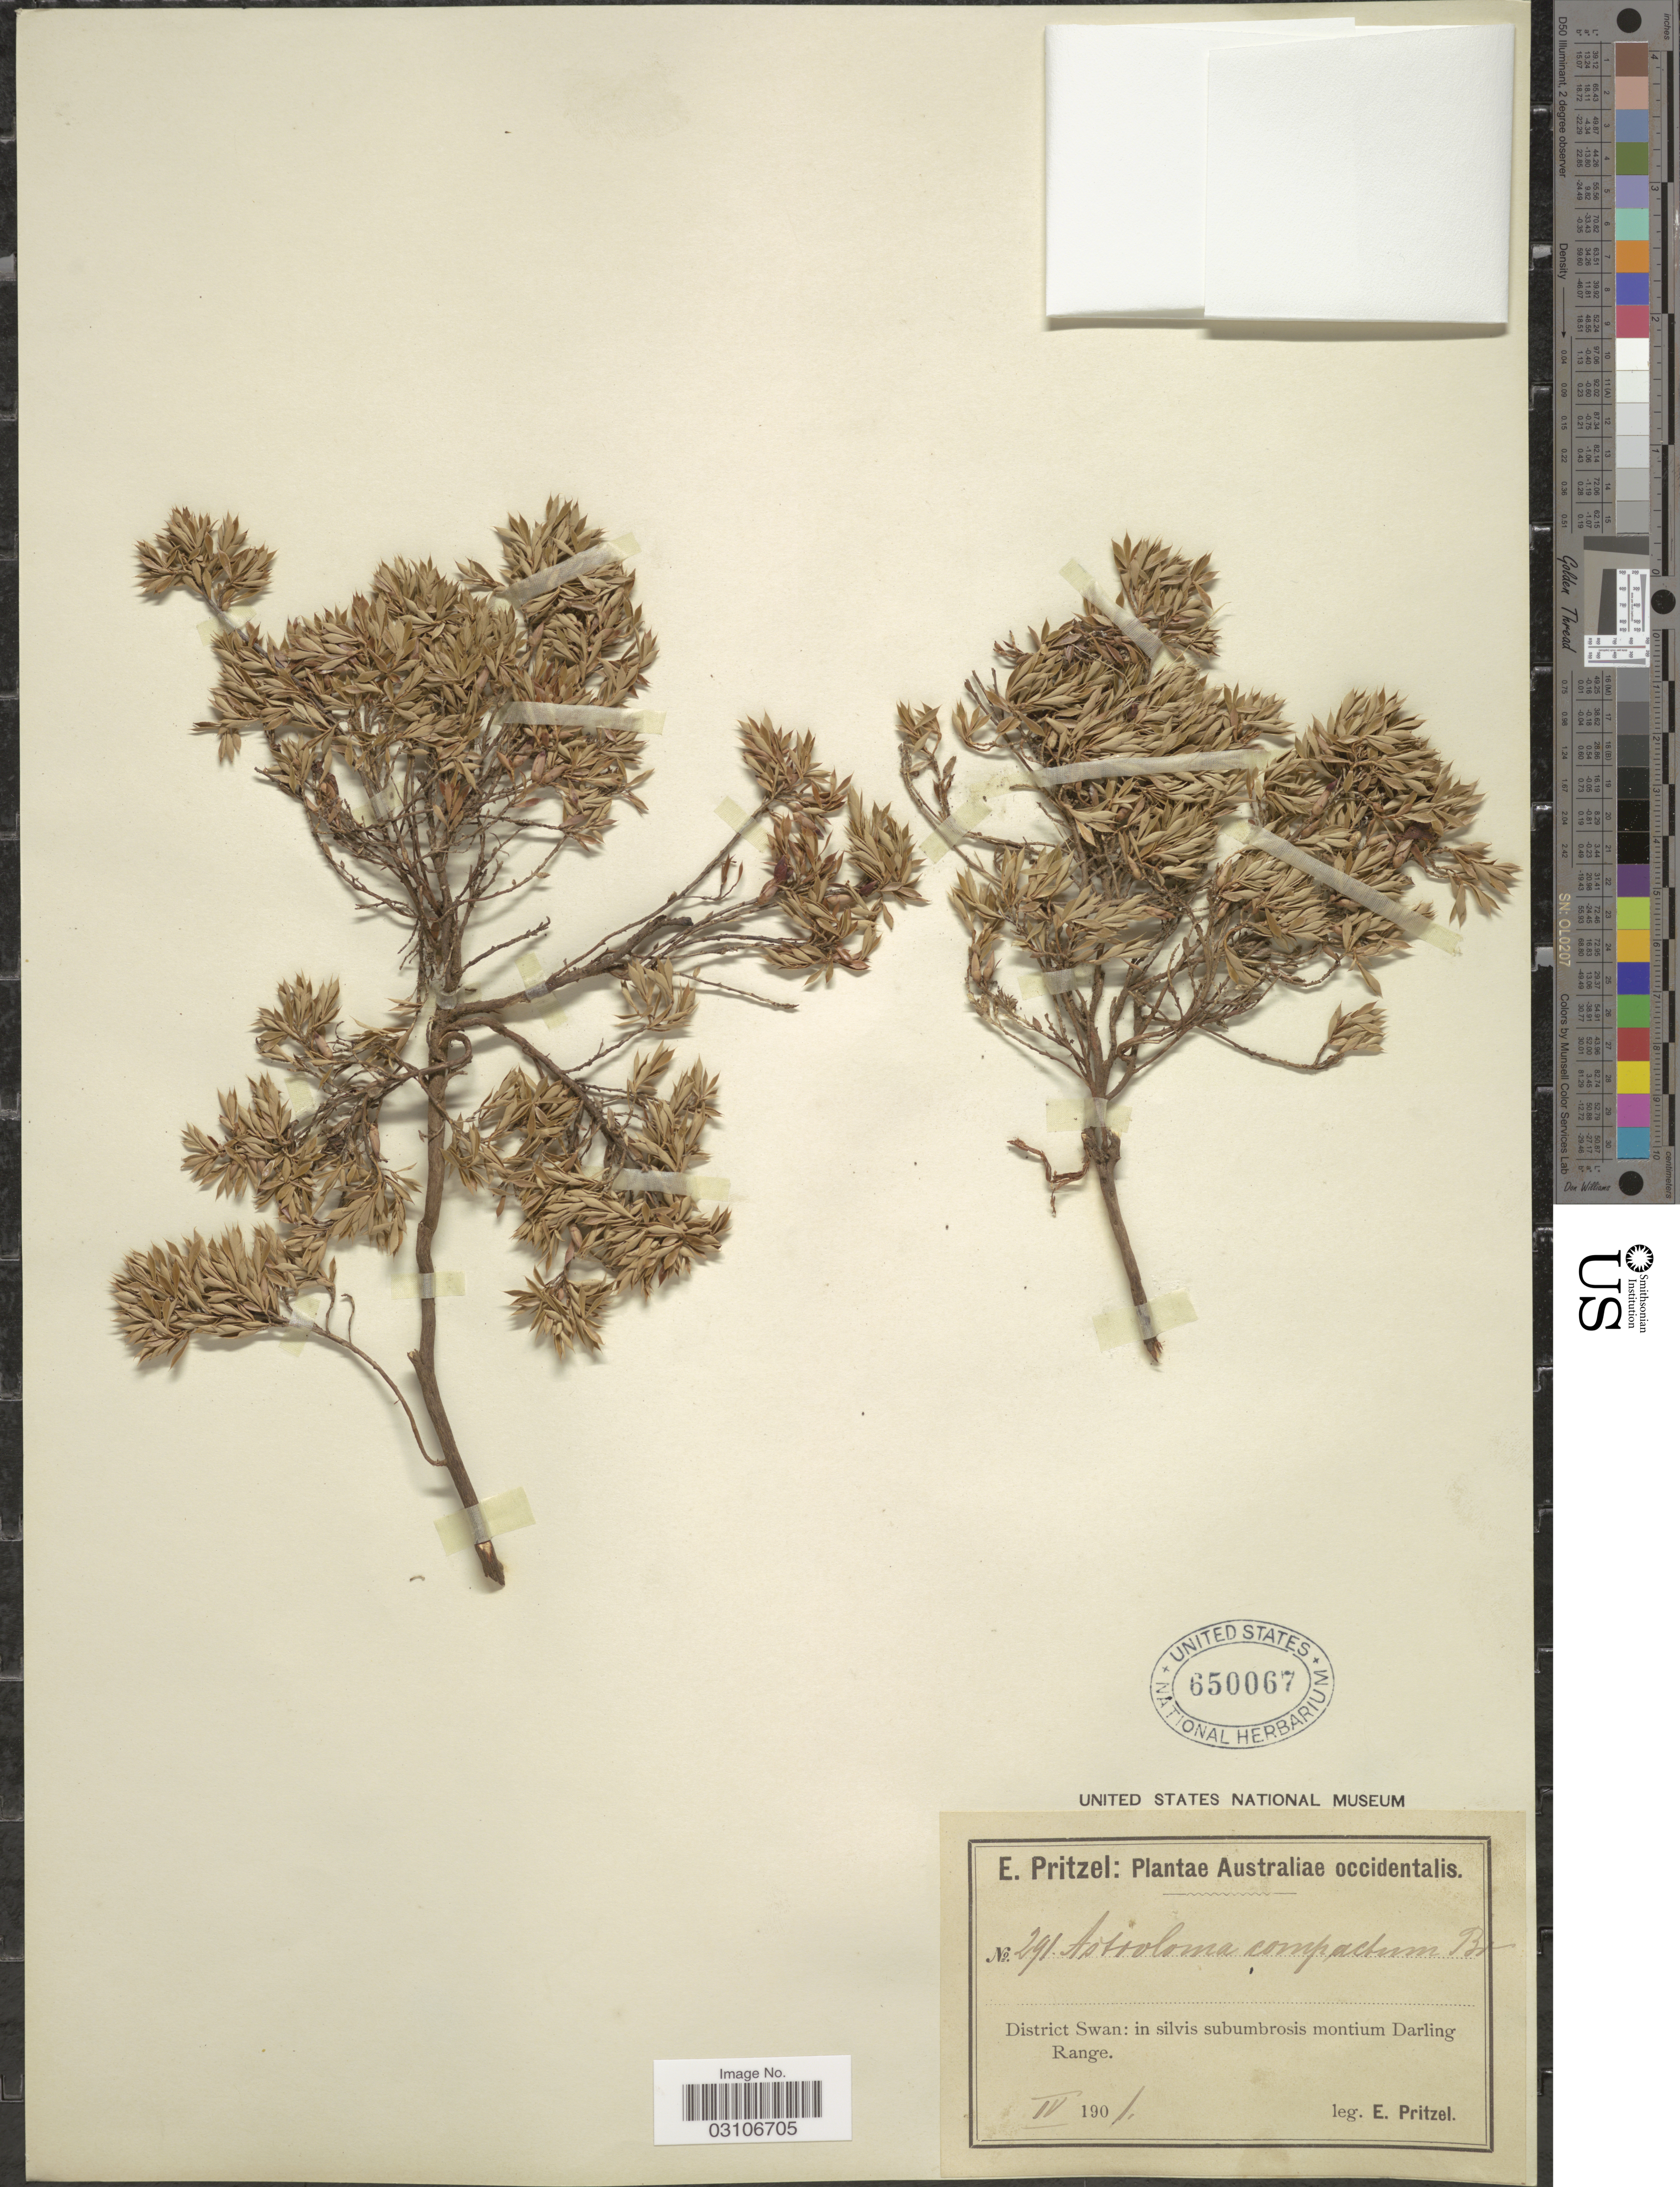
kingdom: Plantae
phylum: Tracheophyta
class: Magnoliopsida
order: Ericales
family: Ericaceae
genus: Astroloma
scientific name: Astroloma compactum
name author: R. Br.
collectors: E. G. Pritzel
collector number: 291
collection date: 1901-04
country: Australia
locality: Australiae occidentalis. District Swan: in silvis subumbrosis montium Darling Range.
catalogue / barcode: US 650067